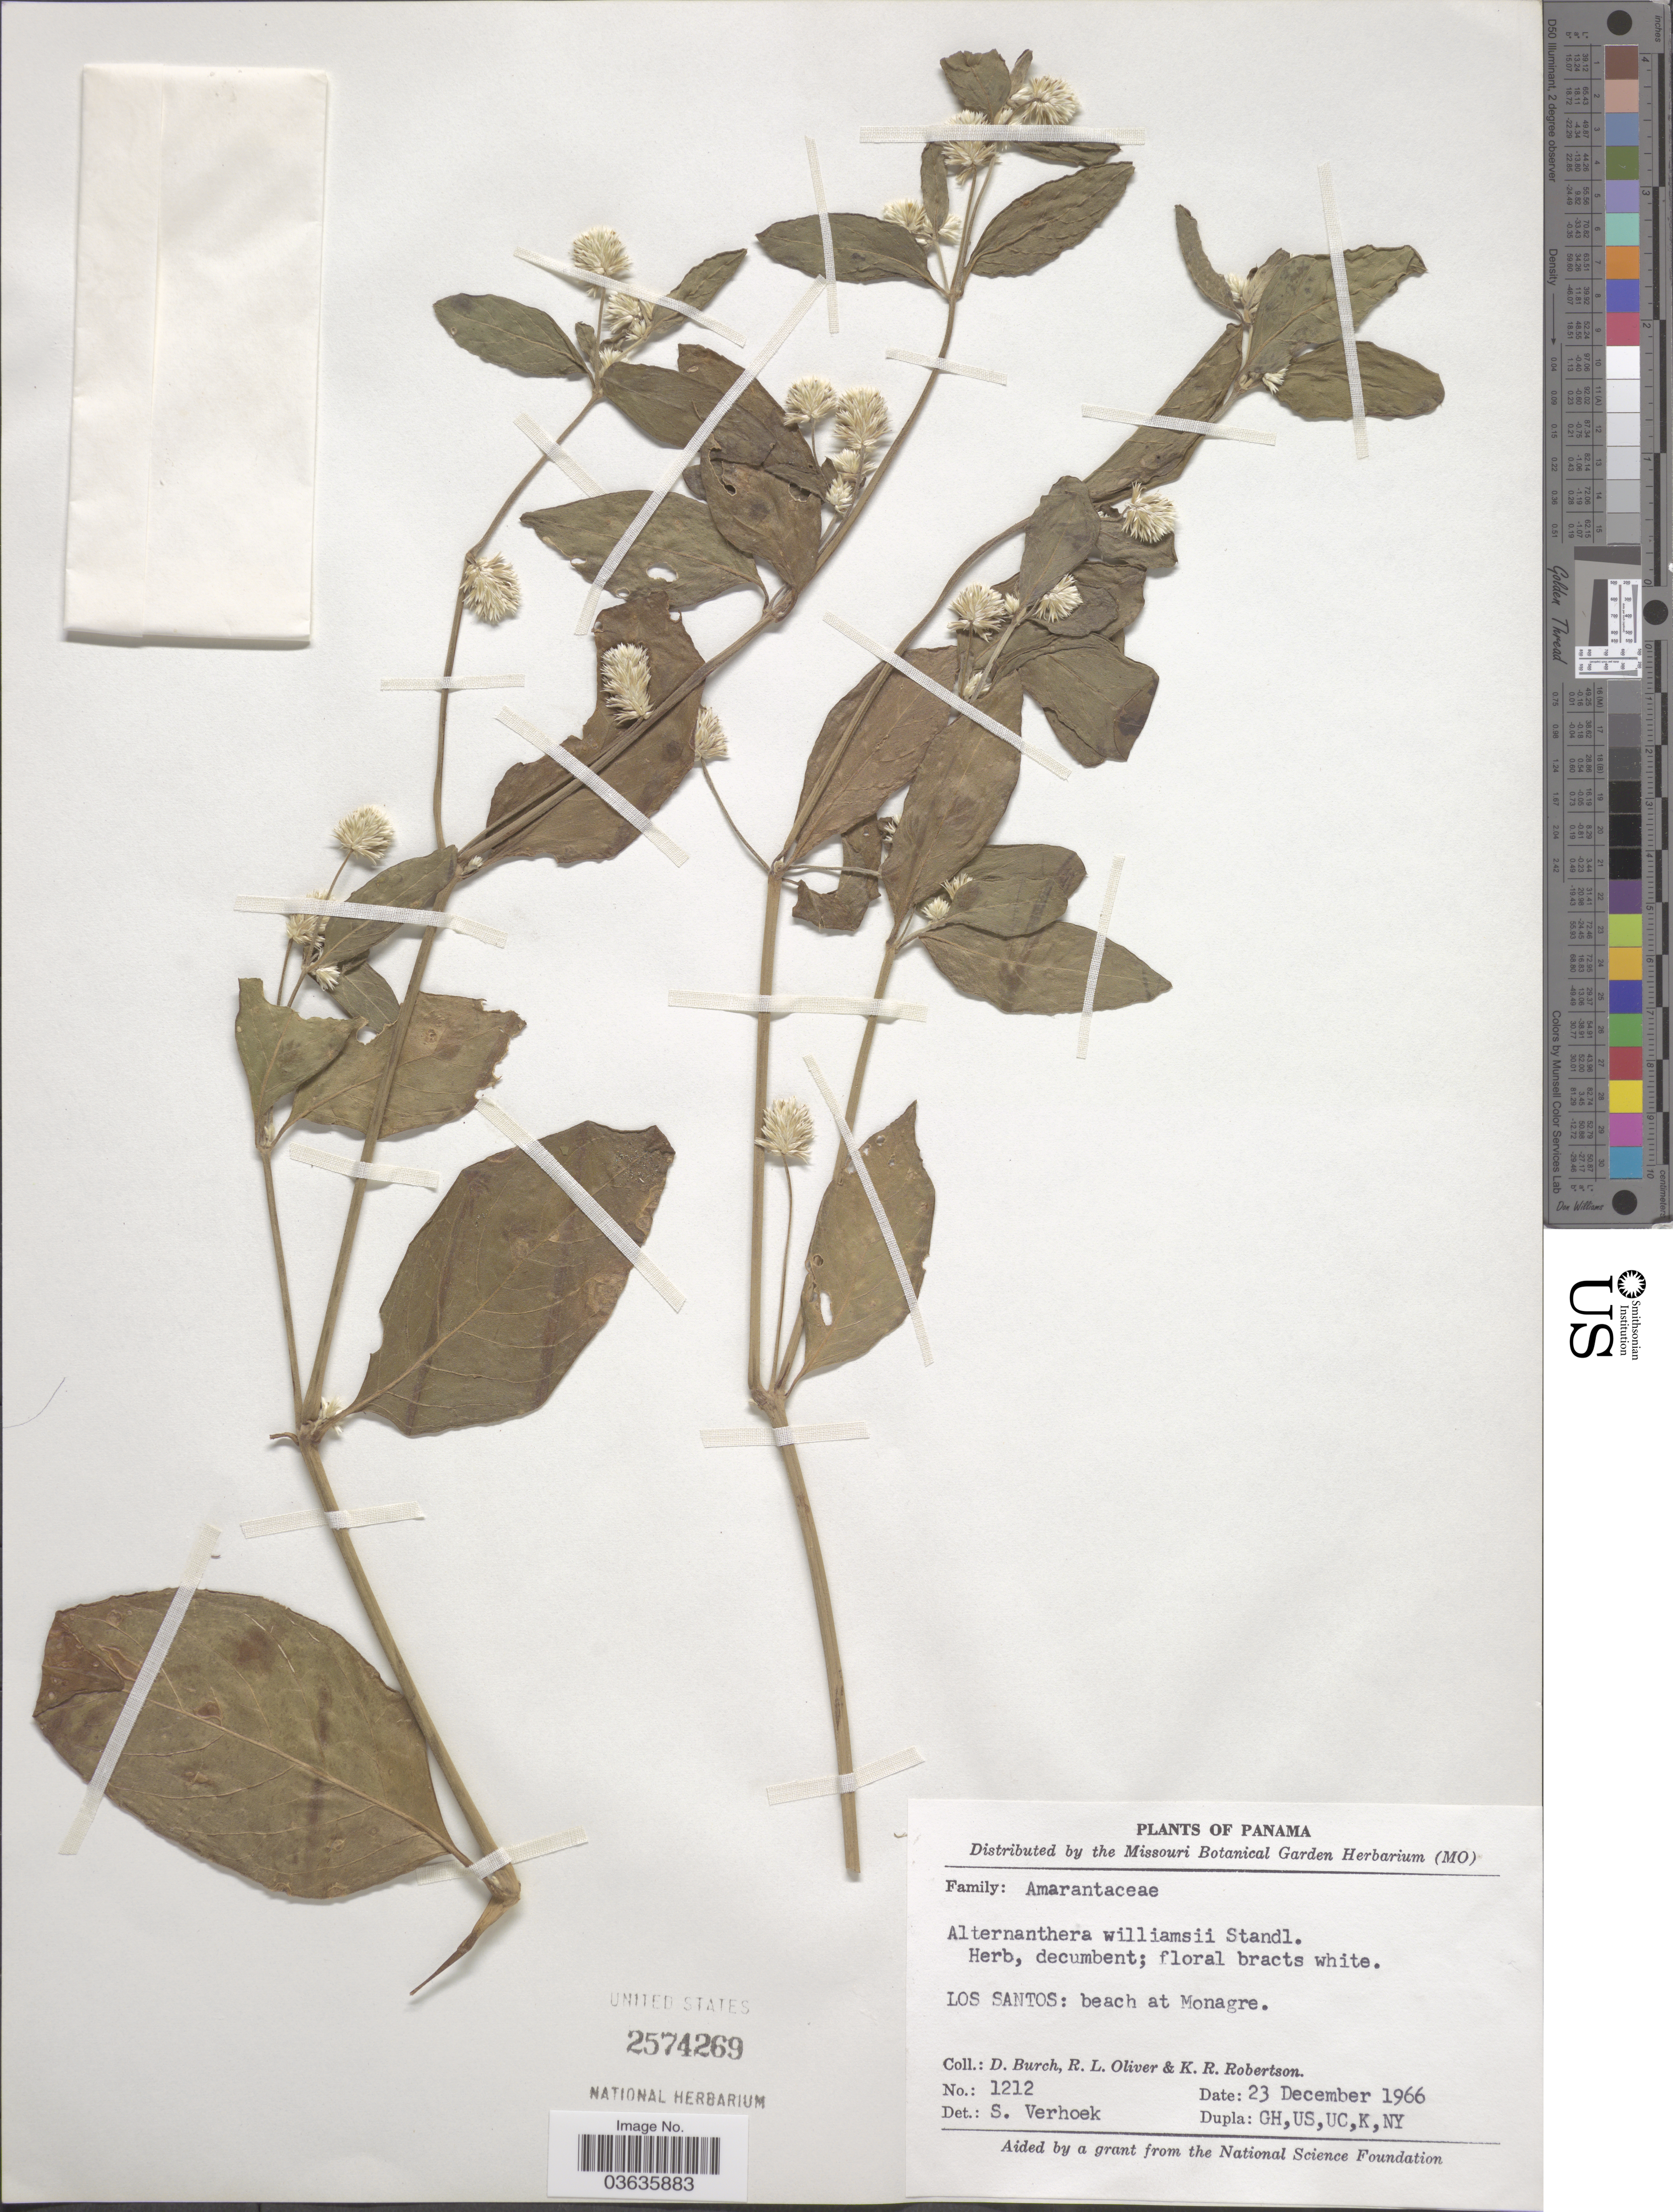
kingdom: Plantae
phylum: Tracheophyta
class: Magnoliopsida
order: Caryophyllales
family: Amaranthaceae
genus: Alternanthera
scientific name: Alternanthera williamsii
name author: Standl.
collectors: D. Burch, R. Oliver & K. Robertson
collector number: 1212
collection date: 1966-12-23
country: Panama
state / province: Los Santos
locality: Beach at Monagre.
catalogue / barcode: US 2574269